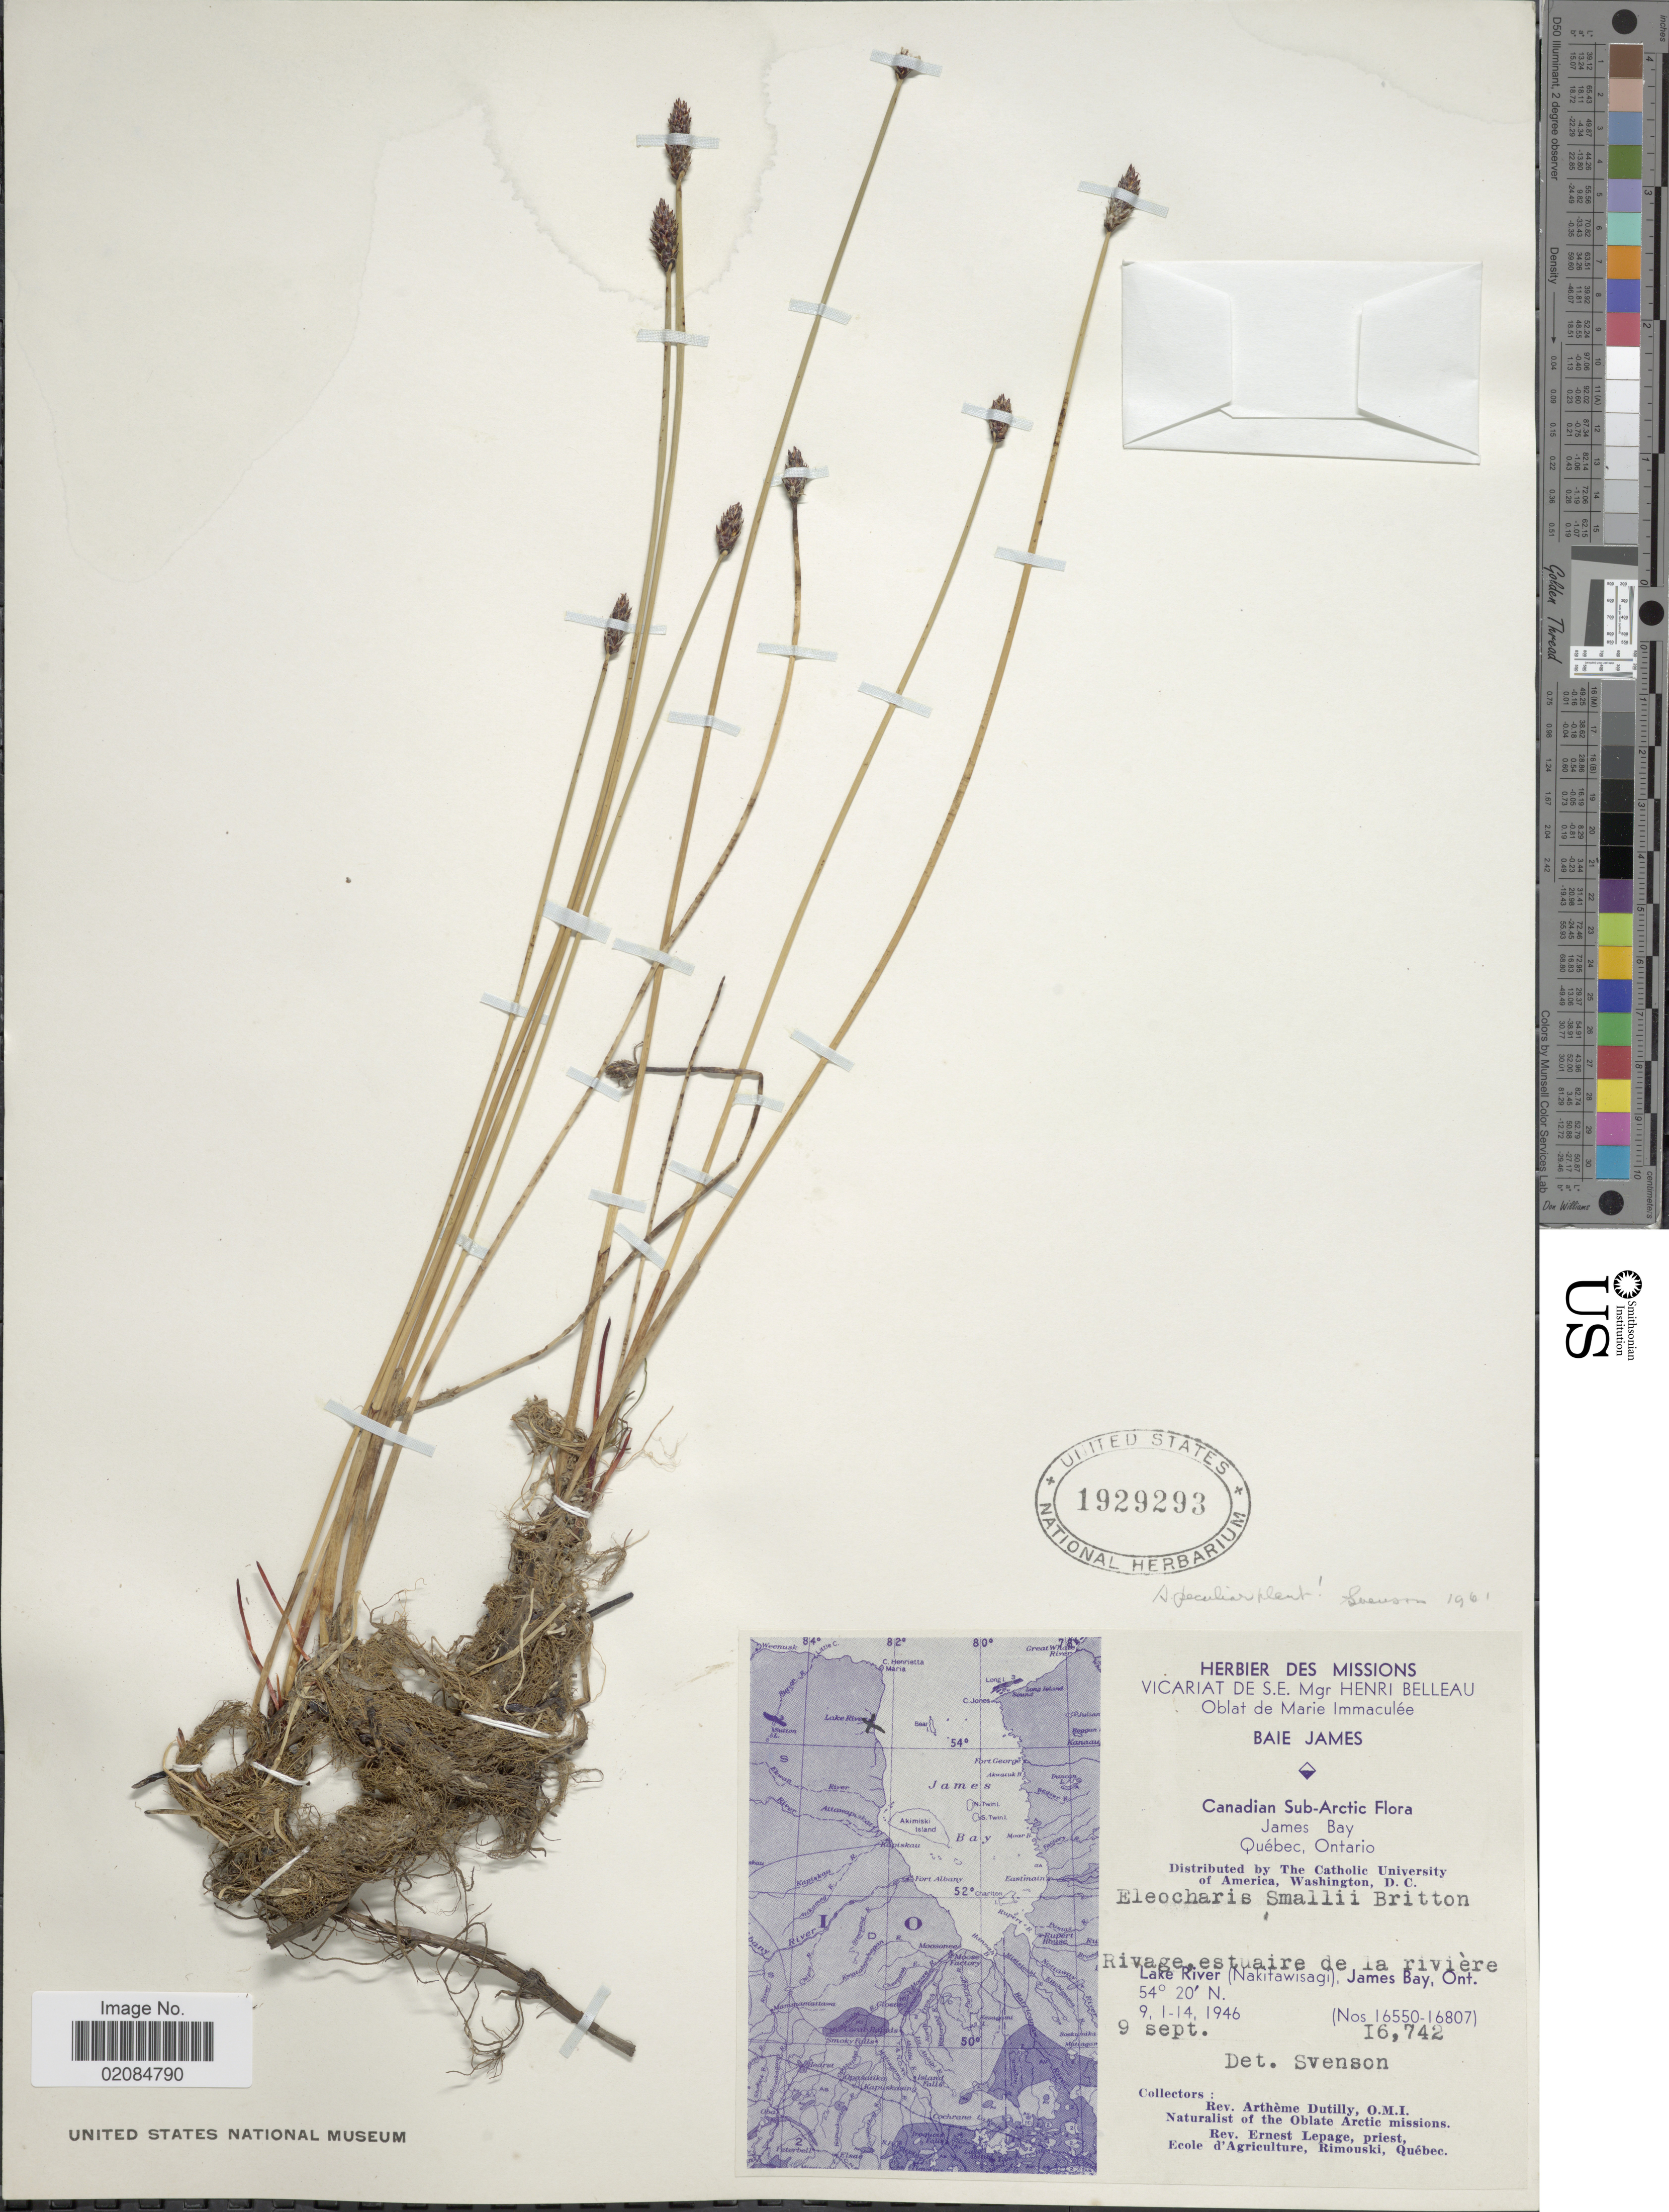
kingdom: Plantae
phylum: Tracheophyta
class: Liliopsida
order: Poales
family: Cyperaceae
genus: Eleocharis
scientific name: Eleocharis palustris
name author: (L.) Roem. & Schult.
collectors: A. Dutilly & E. Lepage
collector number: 16742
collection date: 1946-09-09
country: Canada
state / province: Ontario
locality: Canadian Sub-Arctic. James Bay. Quebec, Ontario. Rivage, estuaire de la riviere. Lake River (Nakitawisagi), James Bay, Ont.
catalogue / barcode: US 1929293